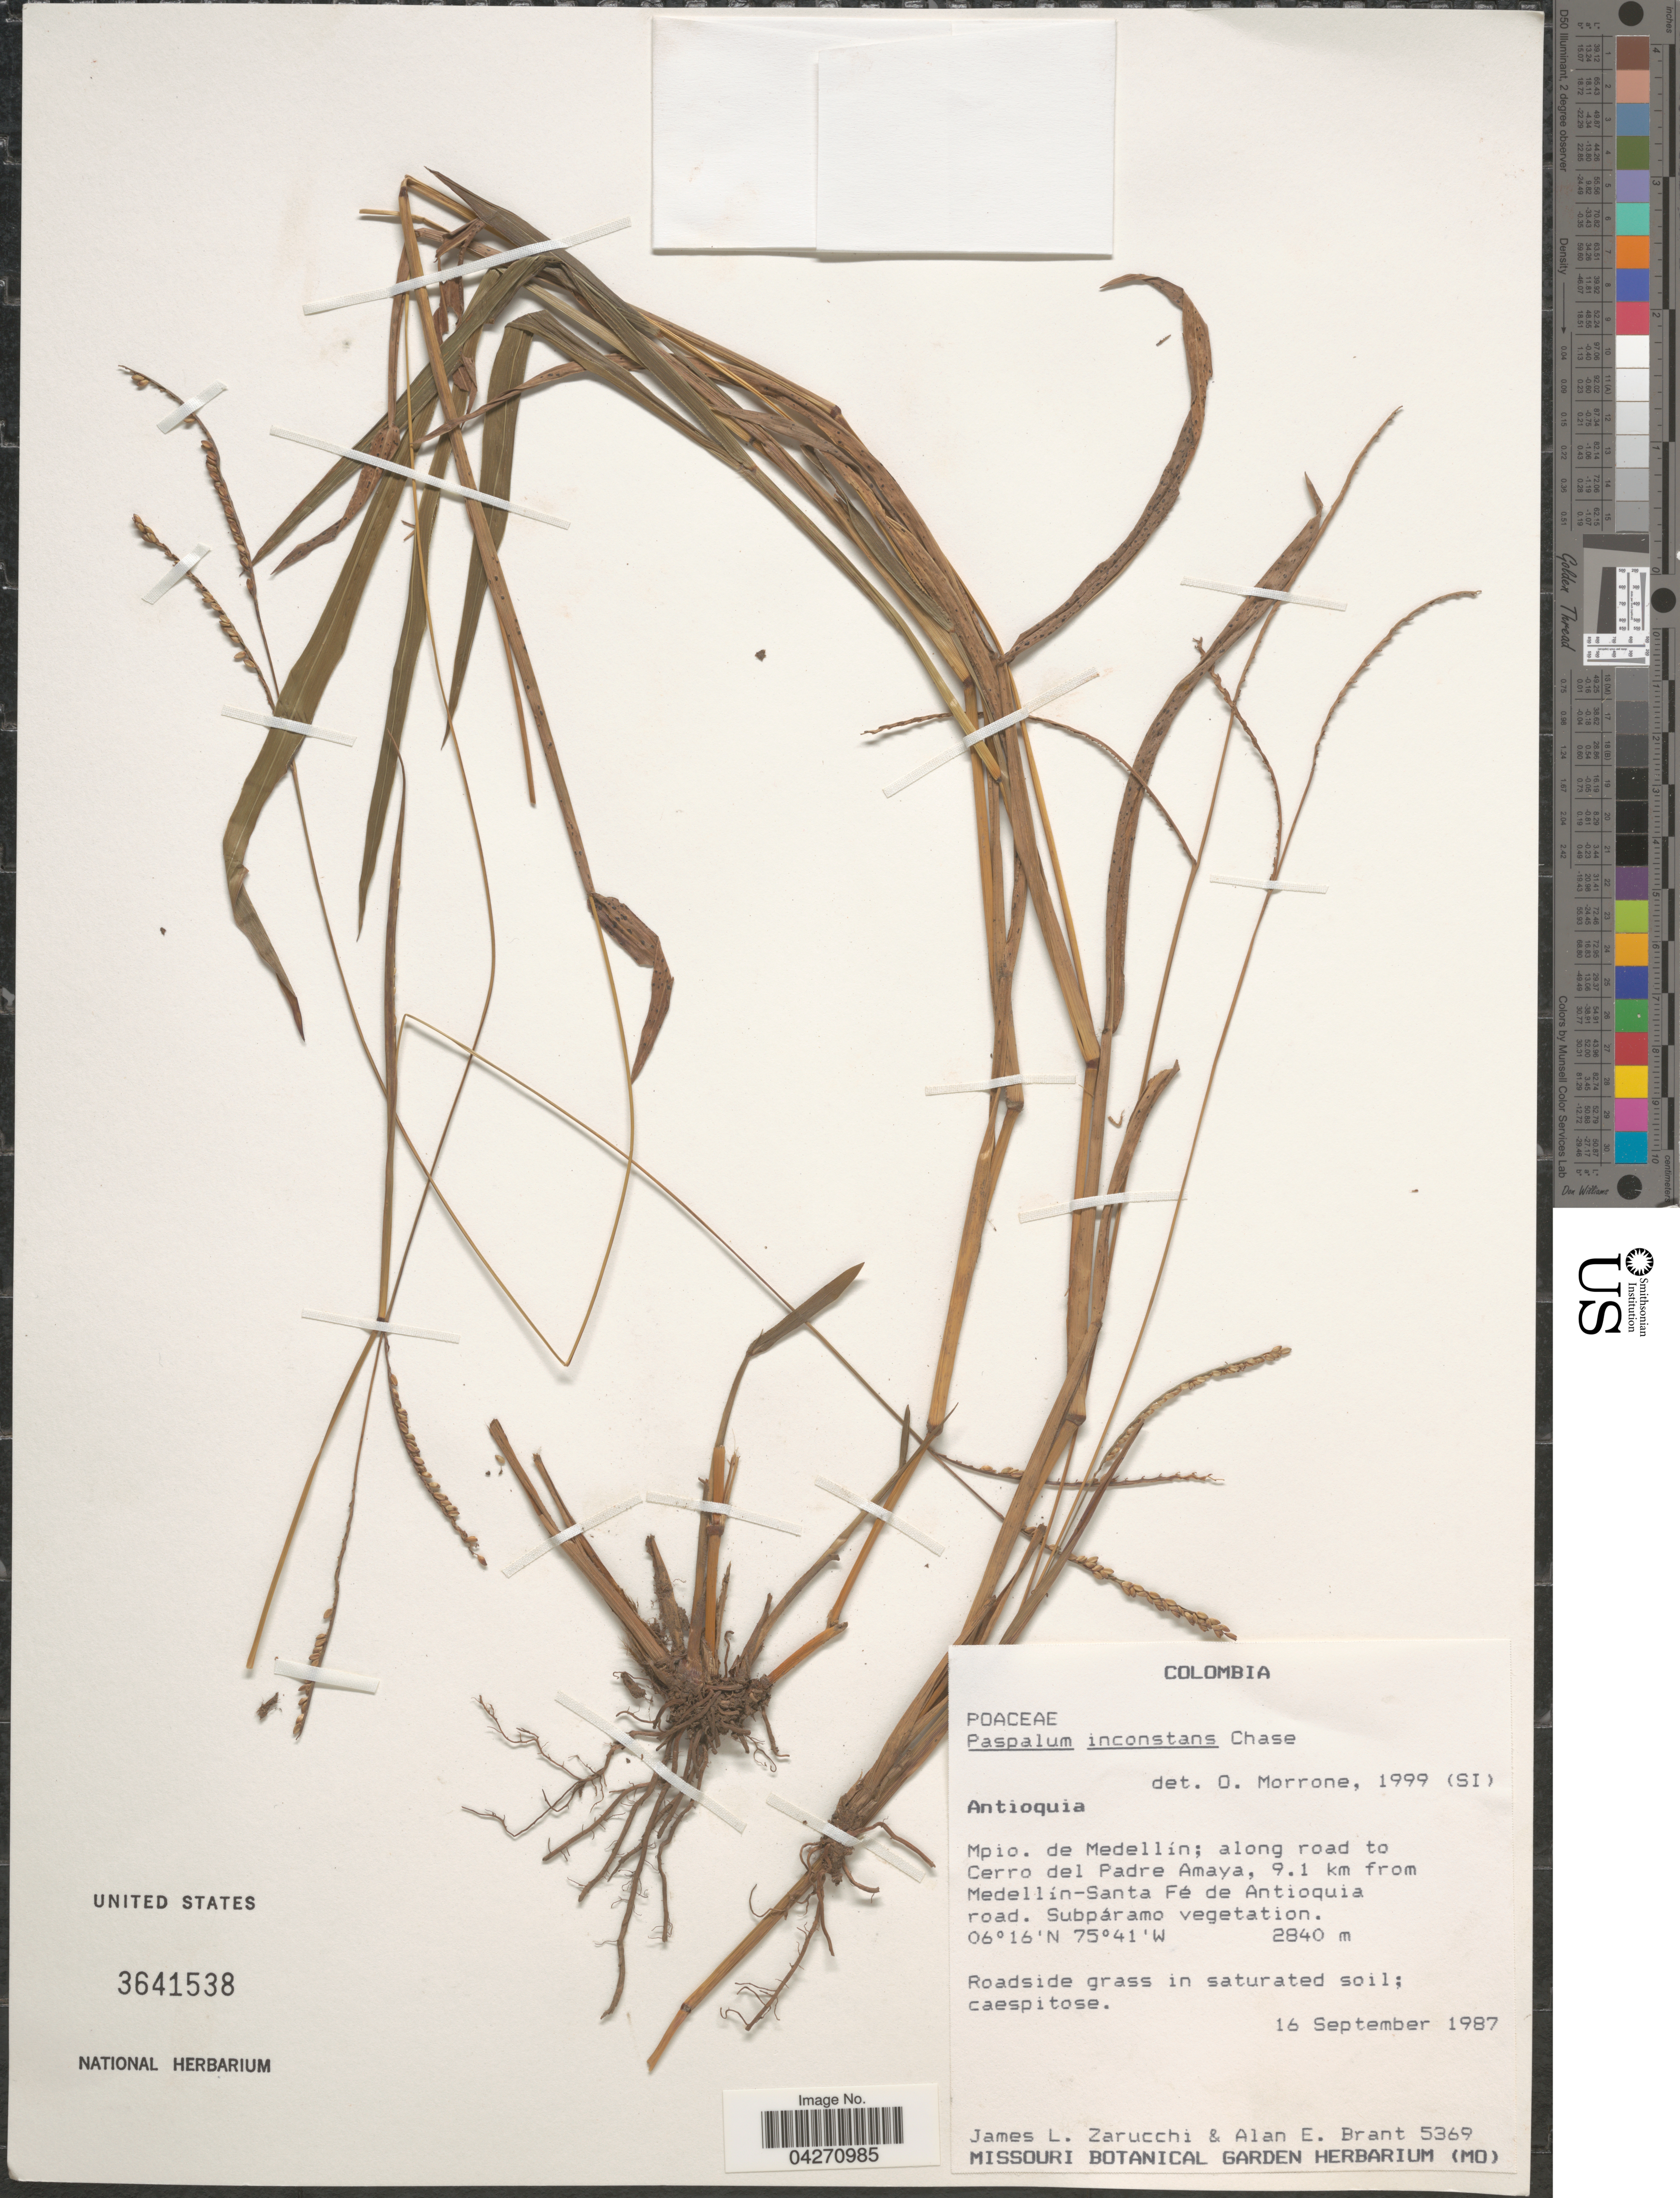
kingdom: Plantae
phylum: Tracheophyta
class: Liliopsida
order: Poales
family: Poaceae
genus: Paspalum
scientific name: Paspalum inconstans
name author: Chase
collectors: J. L. Zarucchi & A. Brant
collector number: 5369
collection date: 1987-09-16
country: Colombia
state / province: Antioquia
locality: Mpio. de Medellín; along road to Cerro del Padre Amaya, 9.1 km from Medellín-Santa Fé de Antioquia road. Subpáramo vegetation.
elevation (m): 2840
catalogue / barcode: US 3641538